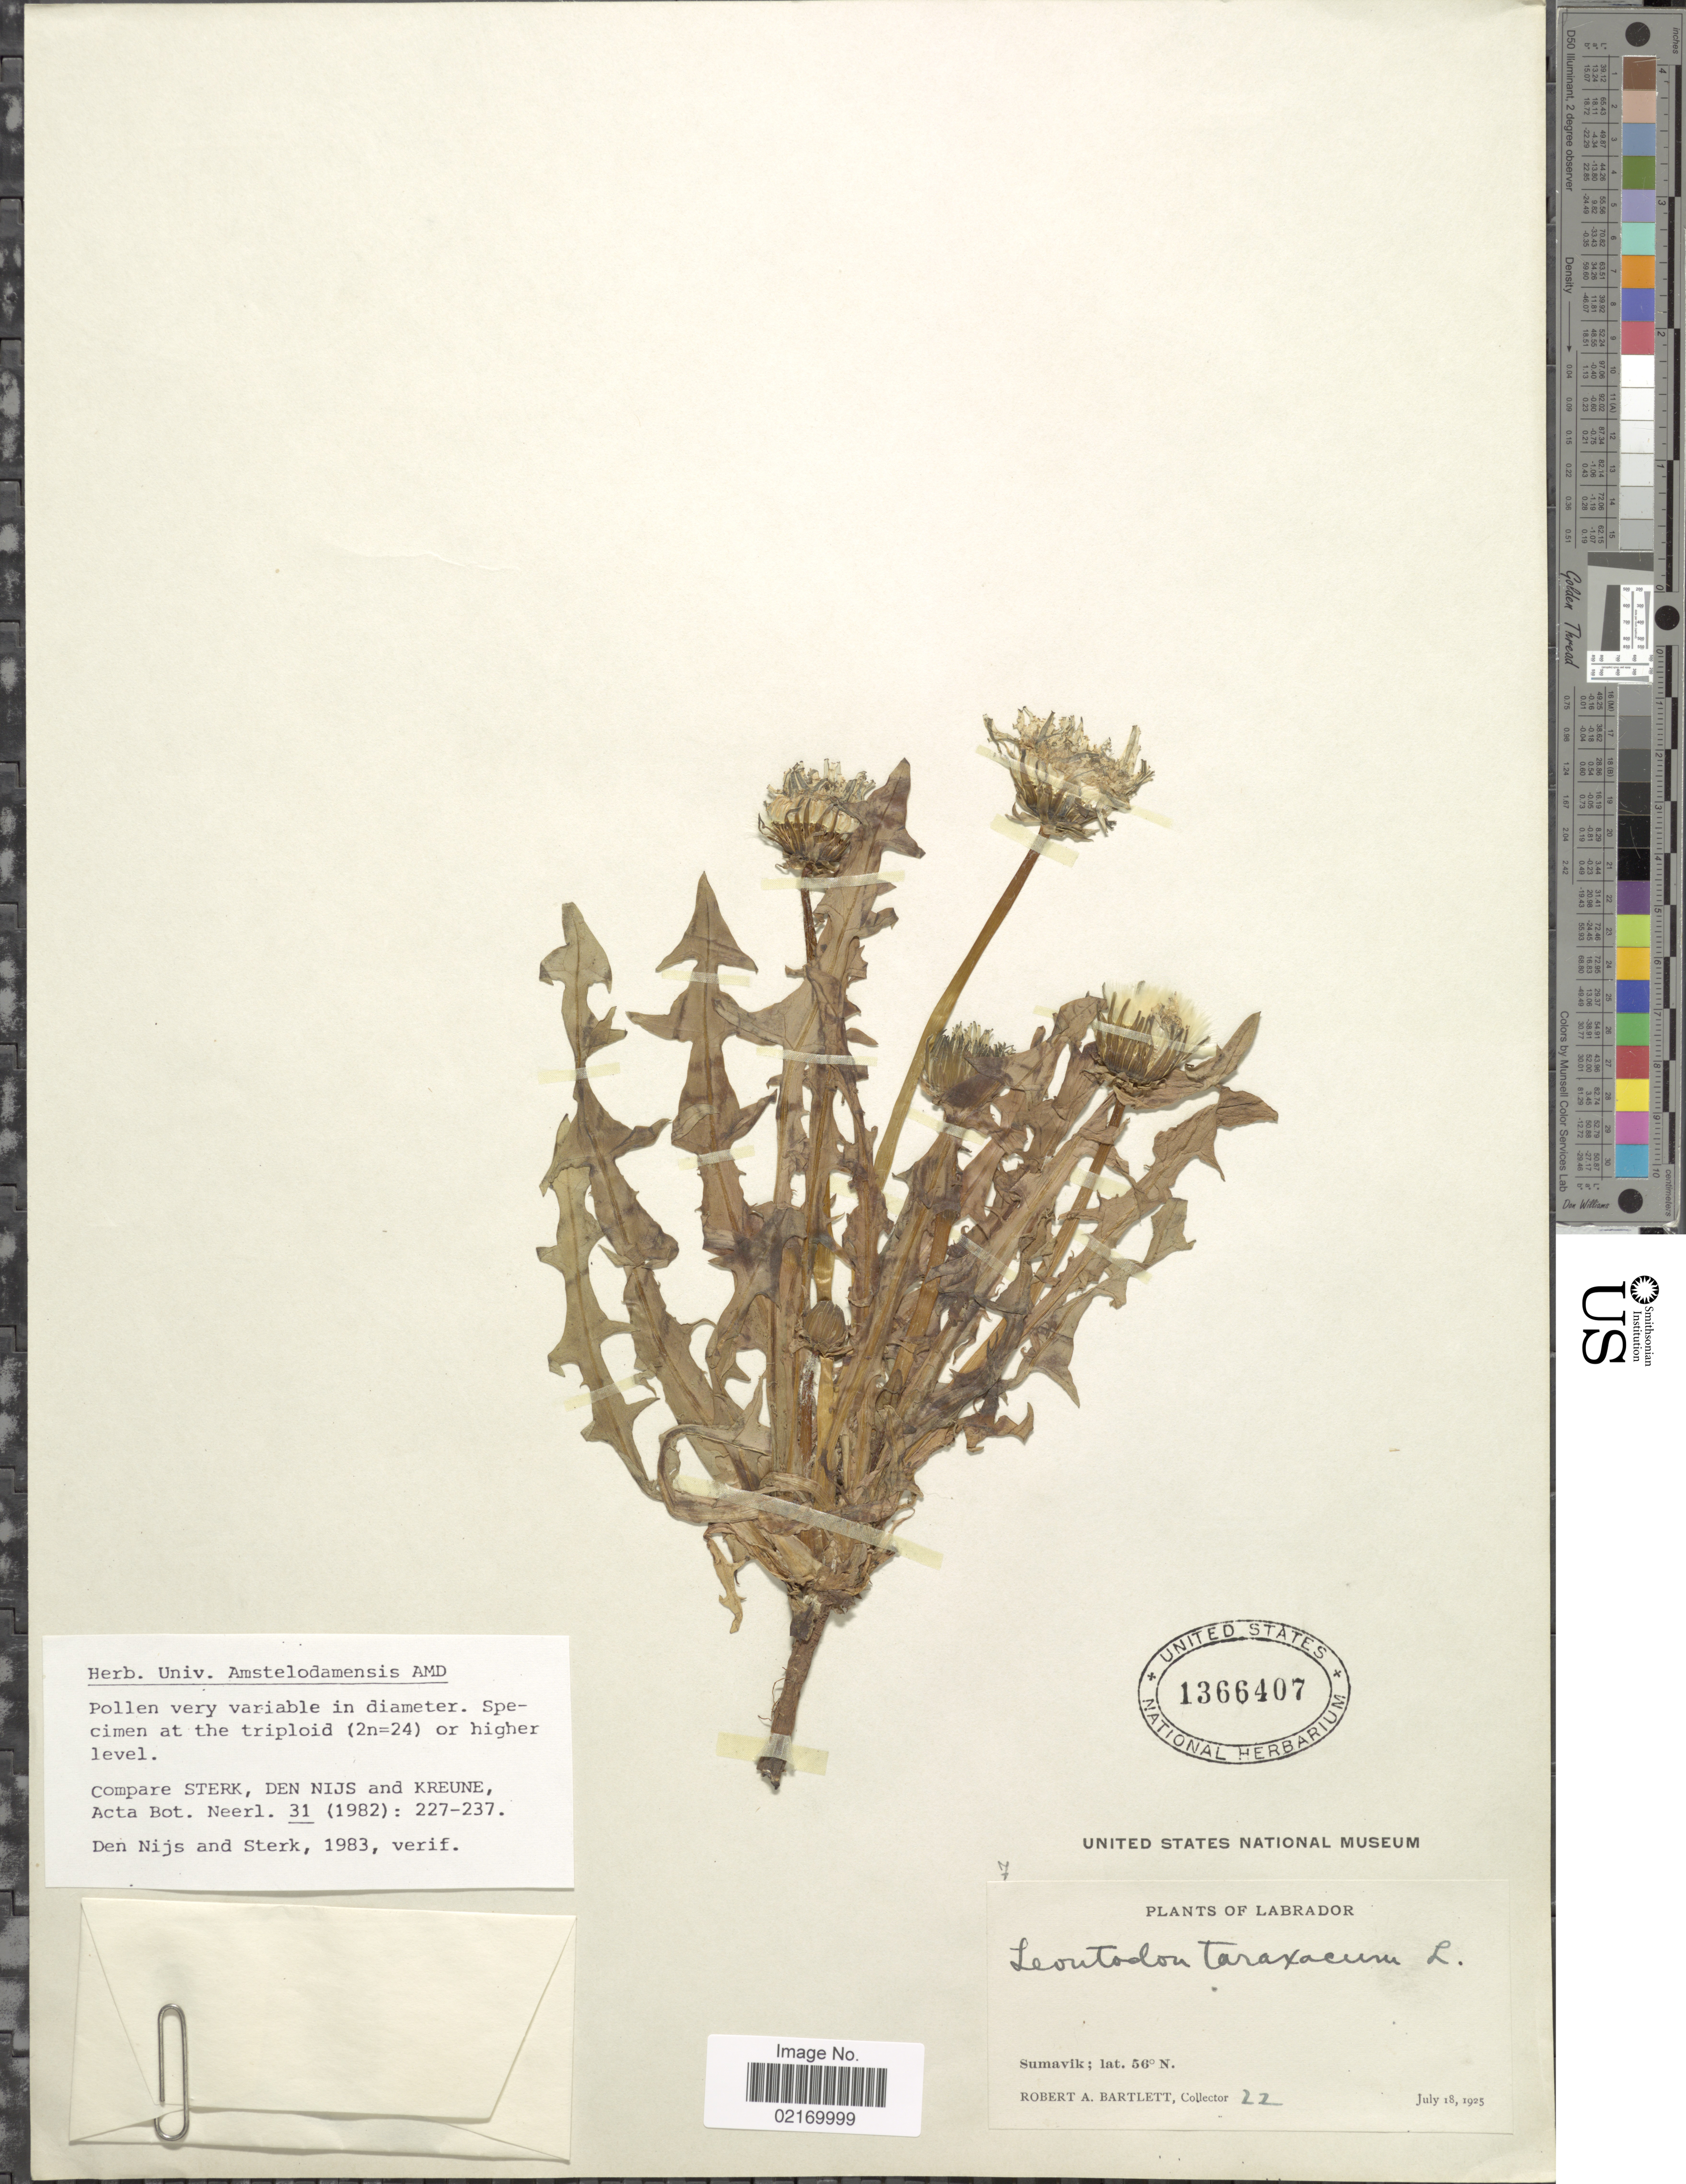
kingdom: Plantae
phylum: Tracheophyta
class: Magnoliopsida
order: Asterales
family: Asteraceae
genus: Taraxacum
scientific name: Taraxacum officinale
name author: G.H. Weber ex F.H. Wigg.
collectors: R. A. Bartlett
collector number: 22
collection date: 1925-07-18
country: Canada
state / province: Newfoundland and Labrador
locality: Labrador, Sumavik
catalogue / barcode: US 1366407